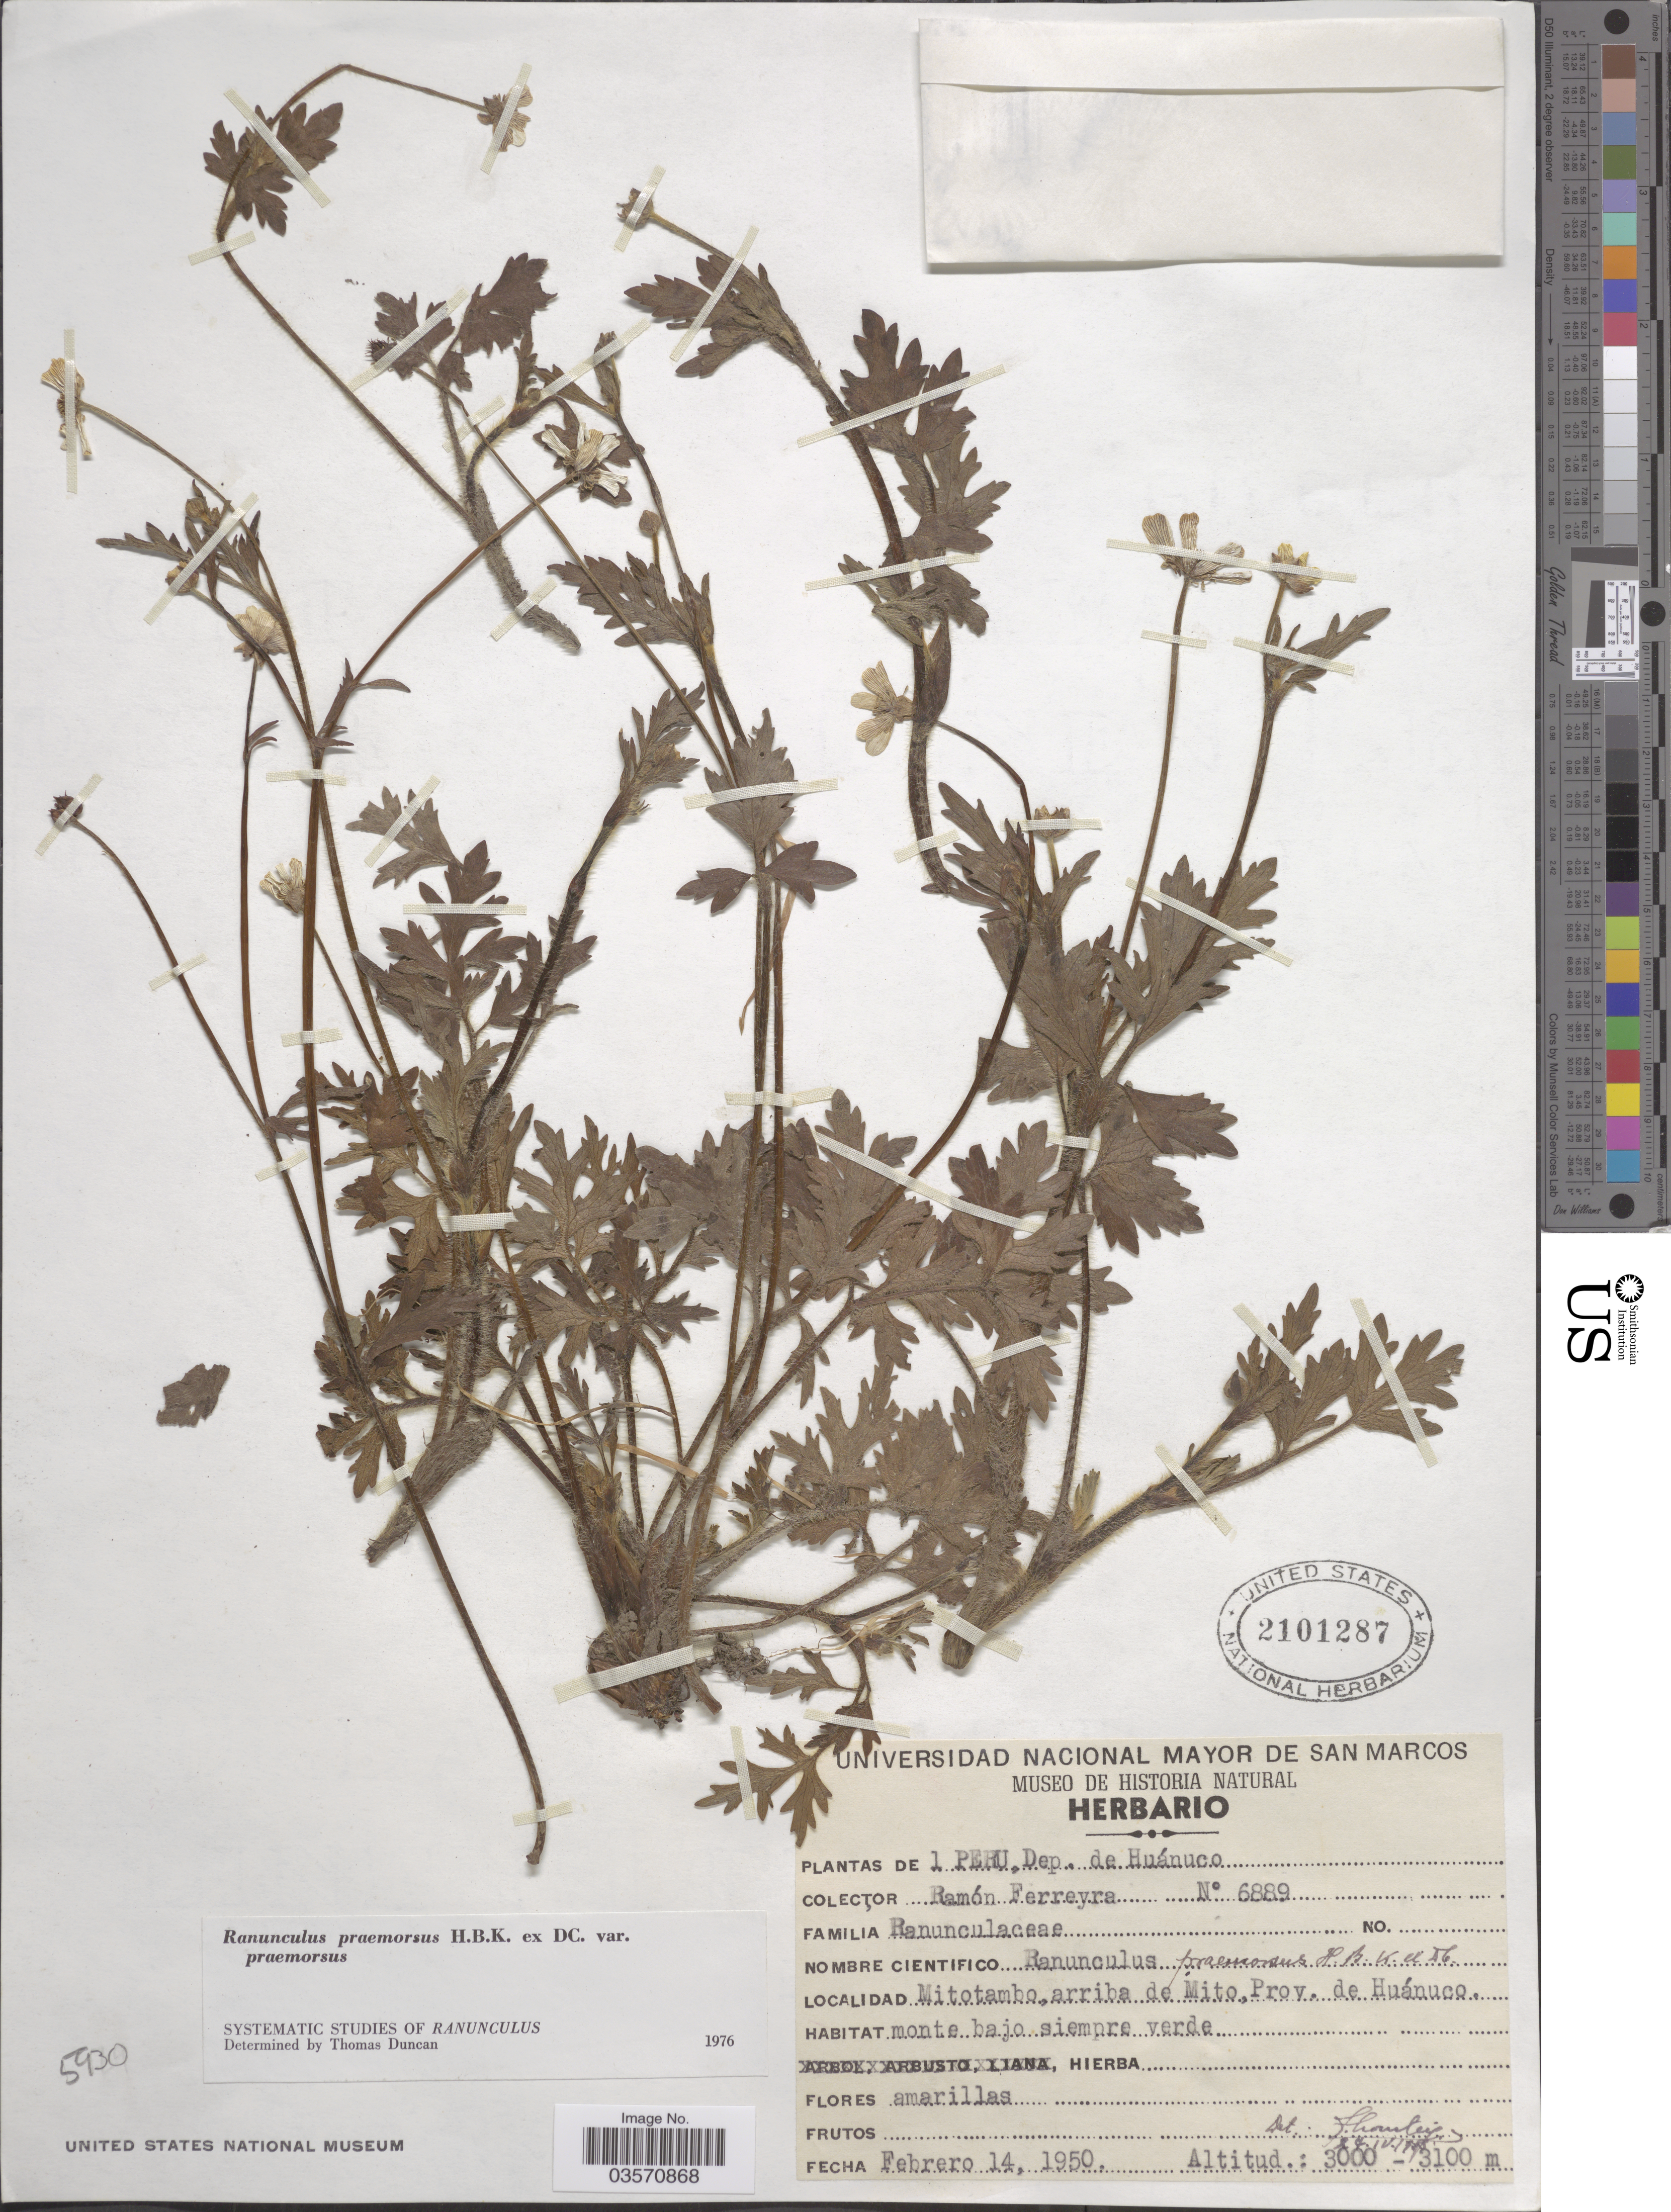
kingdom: Plantae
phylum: Tracheophyta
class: Magnoliopsida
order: Ranunculales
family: Ranunculaceae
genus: Ranunculus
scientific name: Ranunculus praemorsus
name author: Kunth ex DC.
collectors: R. A. Ferreyra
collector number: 6889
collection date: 1950-02-14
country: Peru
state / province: Huánuco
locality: Dep. de Huánuco. Mitotambo, arriba de Mito, Prov. de Huánuco.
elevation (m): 3000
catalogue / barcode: US 2101287